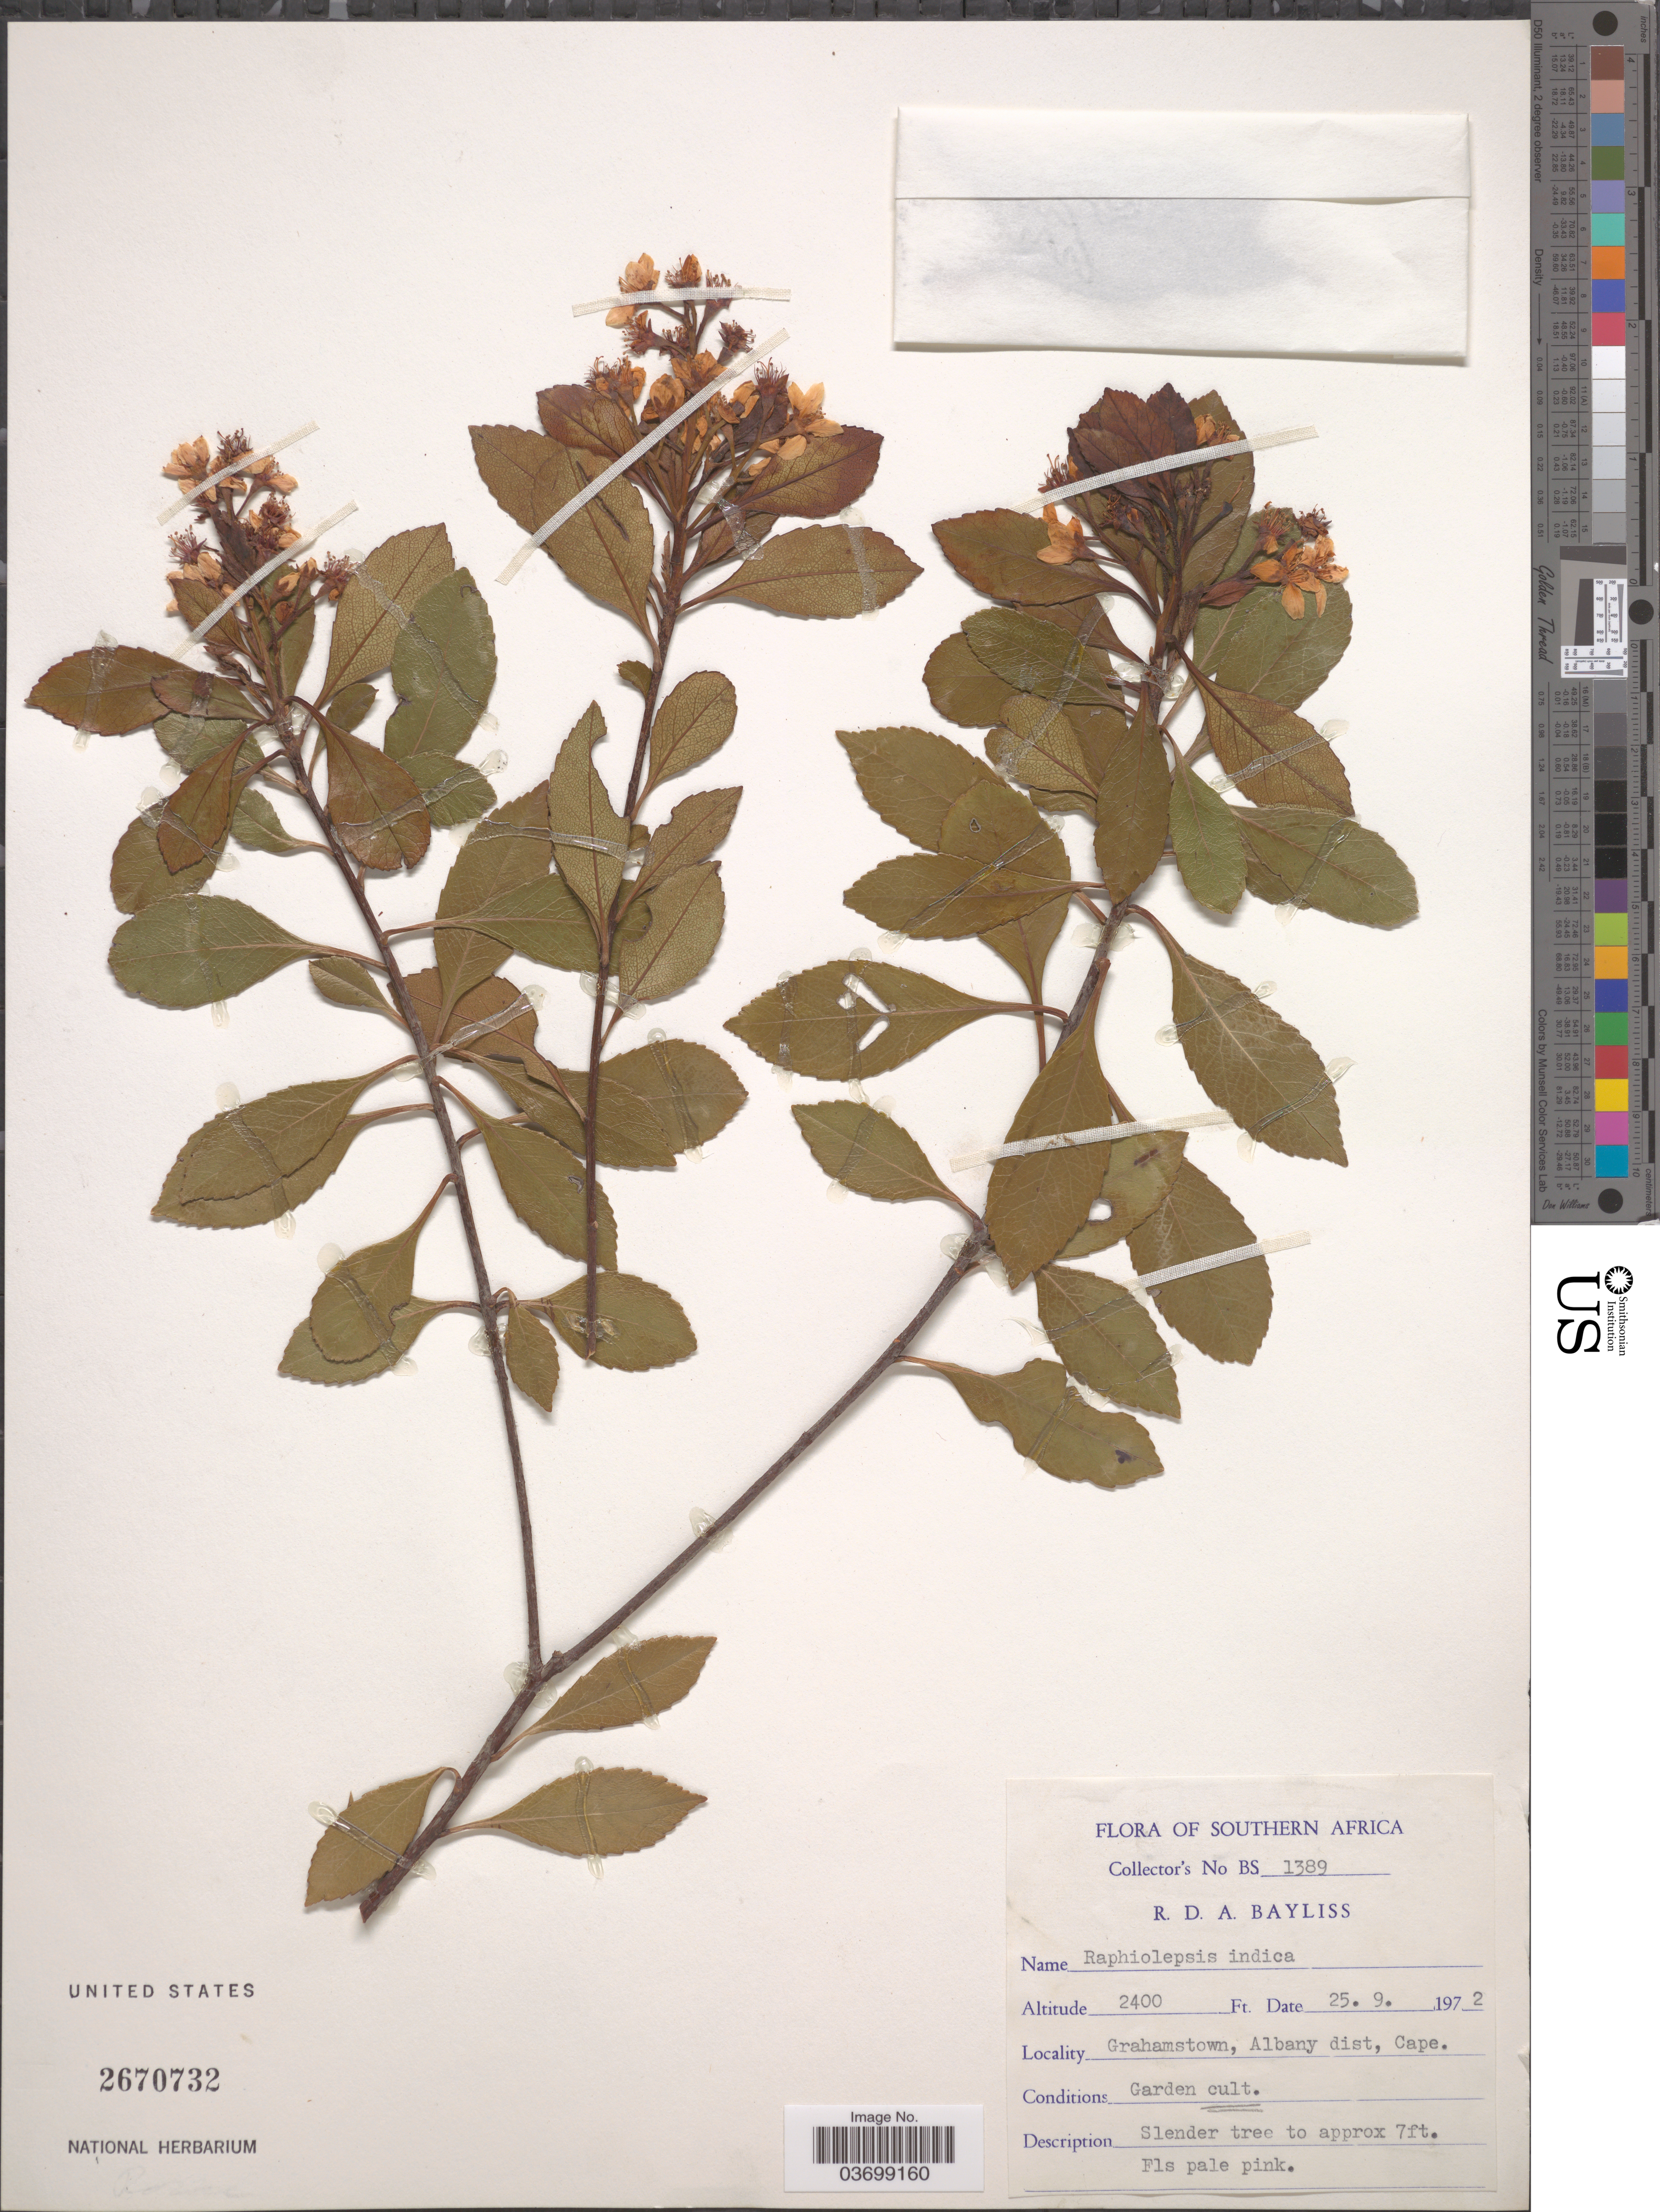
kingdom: Plantae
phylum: Tracheophyta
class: Magnoliopsida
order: Rosales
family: Rosaceae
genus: Rhaphiolepis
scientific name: Rhaphiolepis sp.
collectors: R. Bayliss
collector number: BS 1389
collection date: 1972-09-25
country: South Africa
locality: Southern Africa. Grahamstown, Albany dist, Cape.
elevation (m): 732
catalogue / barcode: US 2670732